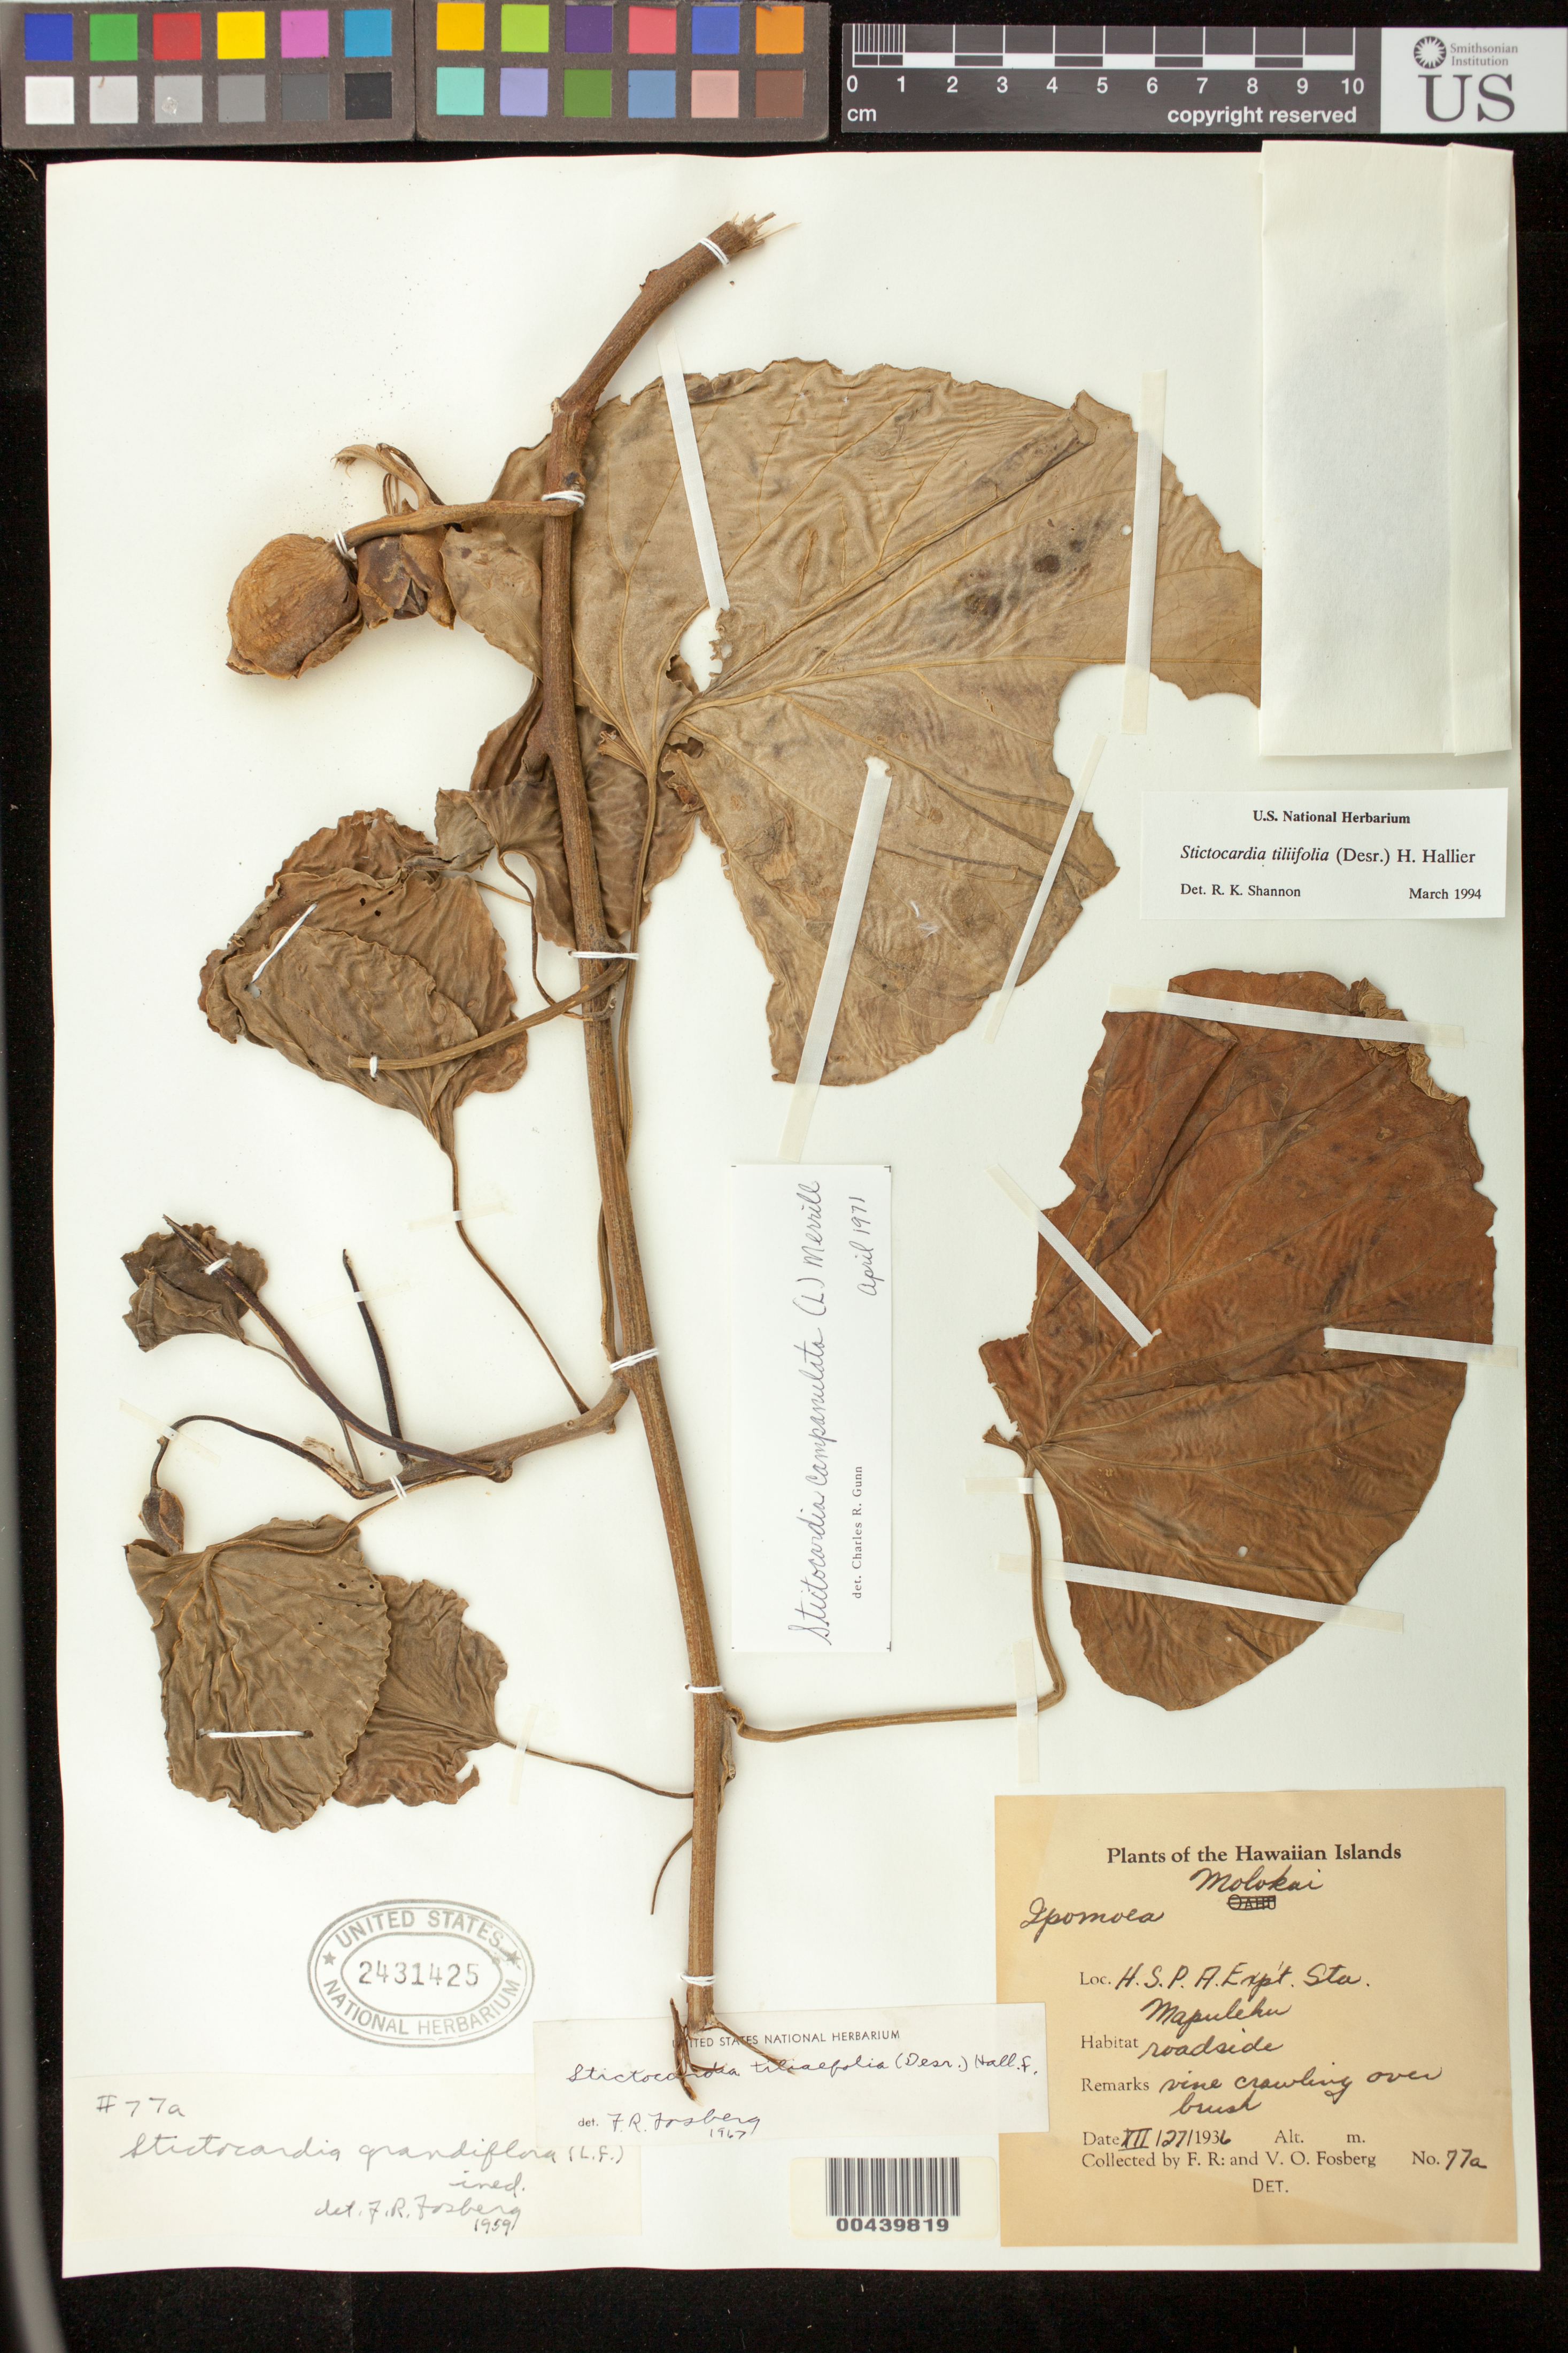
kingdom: Plantae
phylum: Tracheophyta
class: Magnoliopsida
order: Solanales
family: Convolvulaceae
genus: Stictocardia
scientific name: Stictocardia tiliifolia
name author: (Desr.) Hallier f.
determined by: Shannon, R. K., (UNITED STATES)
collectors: F. R. Fosberg & V. O. Fosberg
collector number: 77a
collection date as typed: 27 Dec 1936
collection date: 1936-12-27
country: United States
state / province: Hawaii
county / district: Maui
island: Moloka'i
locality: H.S.P.A. Exp't Sta., Mapulehu, roadside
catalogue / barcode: US 2431425